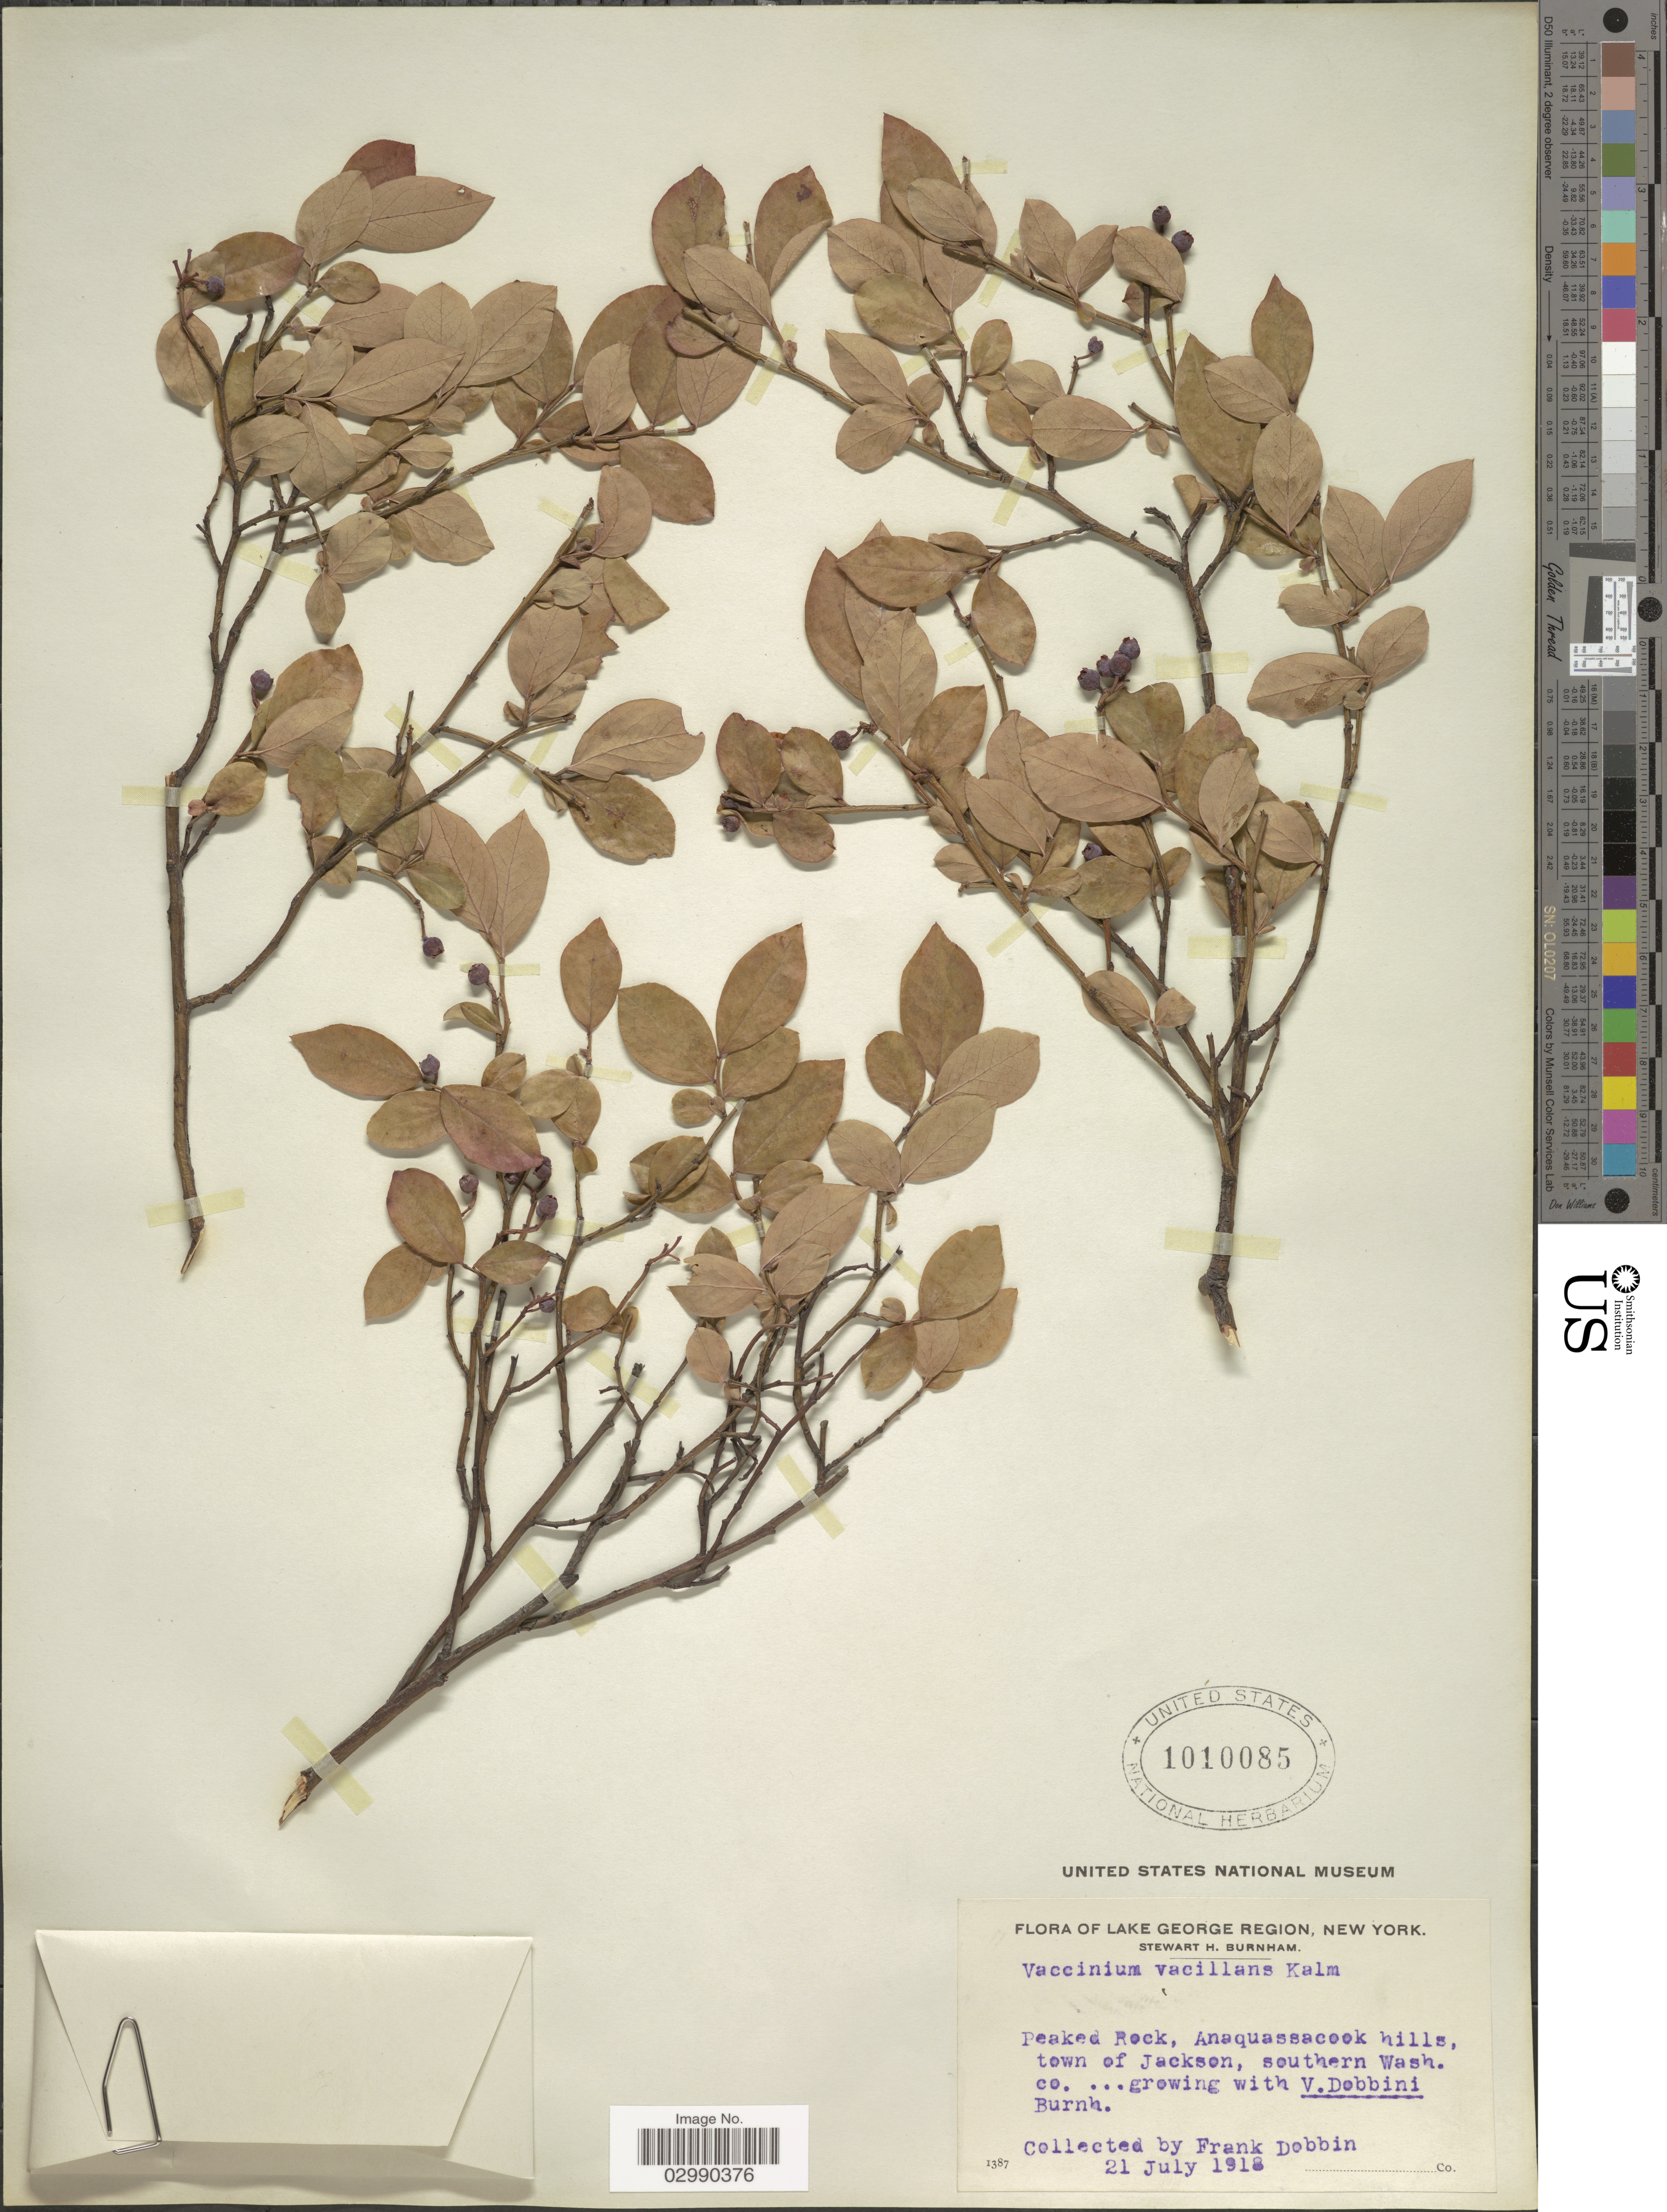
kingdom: Plantae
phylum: Tracheophyta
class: Magnoliopsida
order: Ericales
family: Ericaceae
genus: Vaccinium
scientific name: Vaccinium vacillans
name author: Kalm ex Torr.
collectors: F. Dobbin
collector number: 1387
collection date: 1918-07-21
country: United States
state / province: New York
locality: Lake George Region, Peaked Rock, Anaquassacook hills, town of Jackson, southern Wash. co.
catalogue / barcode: US 1010085